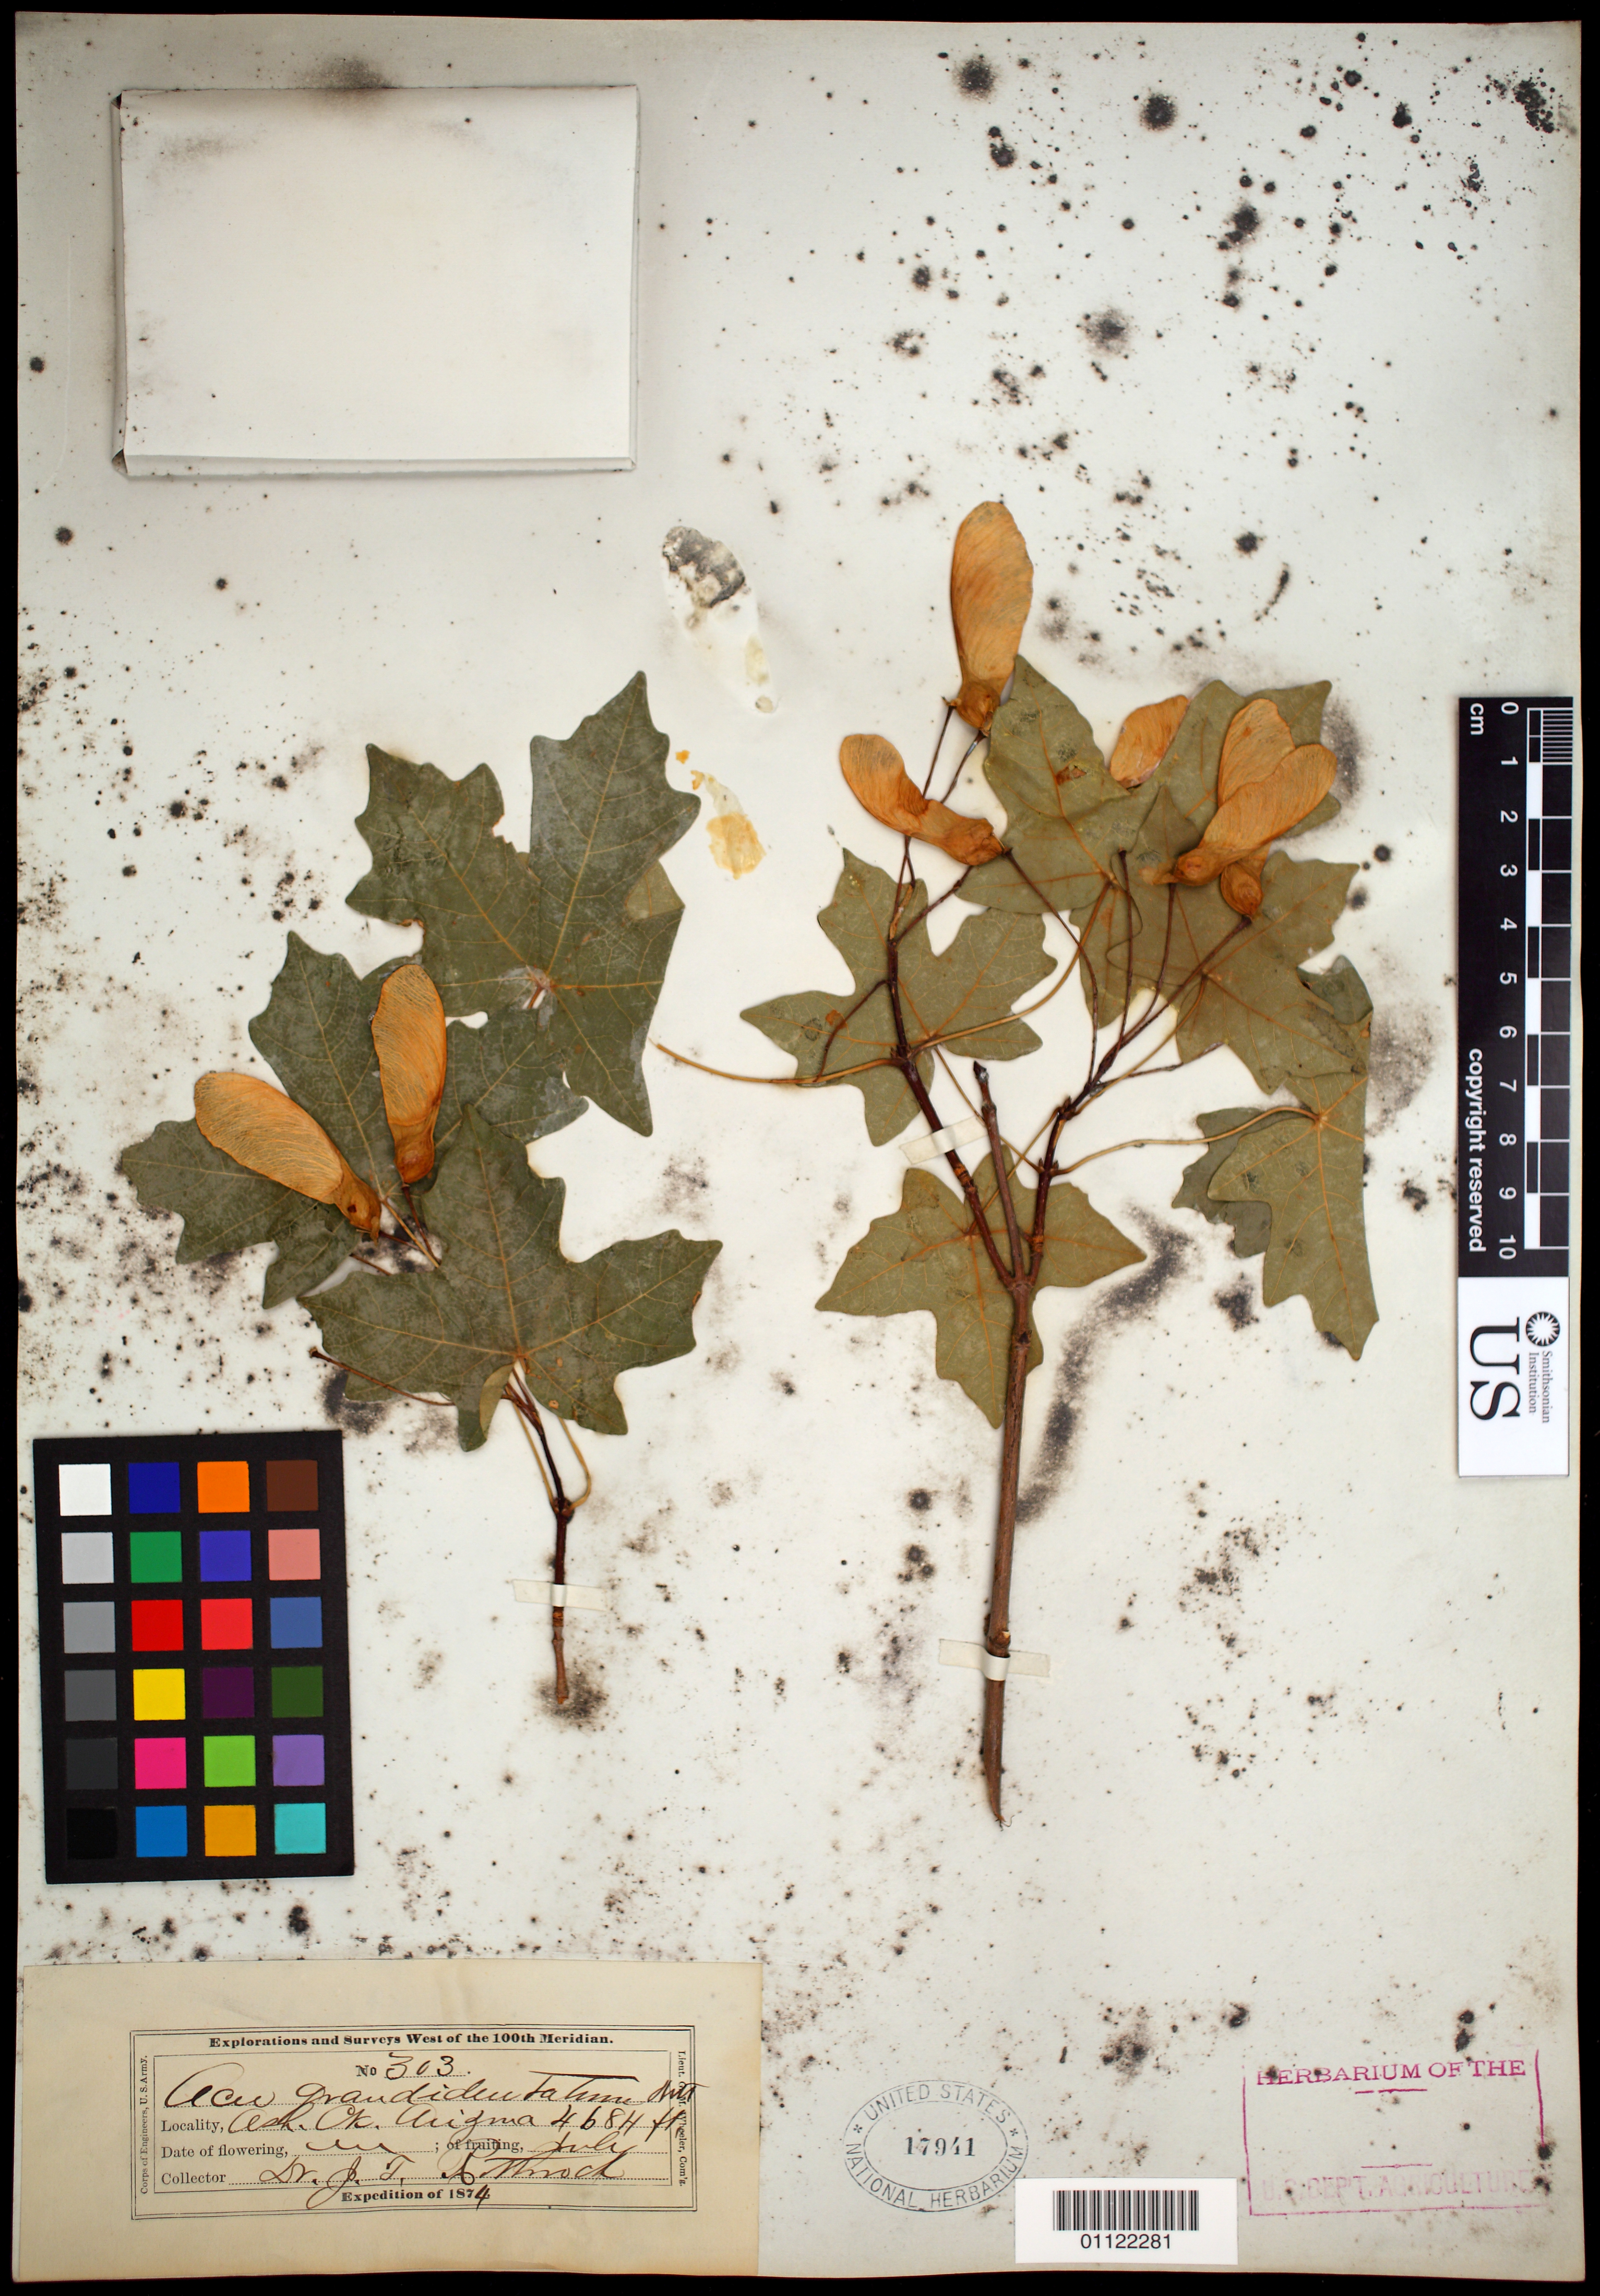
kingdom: Plantae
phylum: Tracheophyta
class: Magnoliopsida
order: Sapindales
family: Sapindaceae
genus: Acer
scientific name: Acer grandidentatum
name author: Nutt.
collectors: J. T. Rothrock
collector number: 303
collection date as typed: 1874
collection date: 1874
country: United States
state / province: Arizona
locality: Ash Creek.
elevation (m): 1428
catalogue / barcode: US 17941